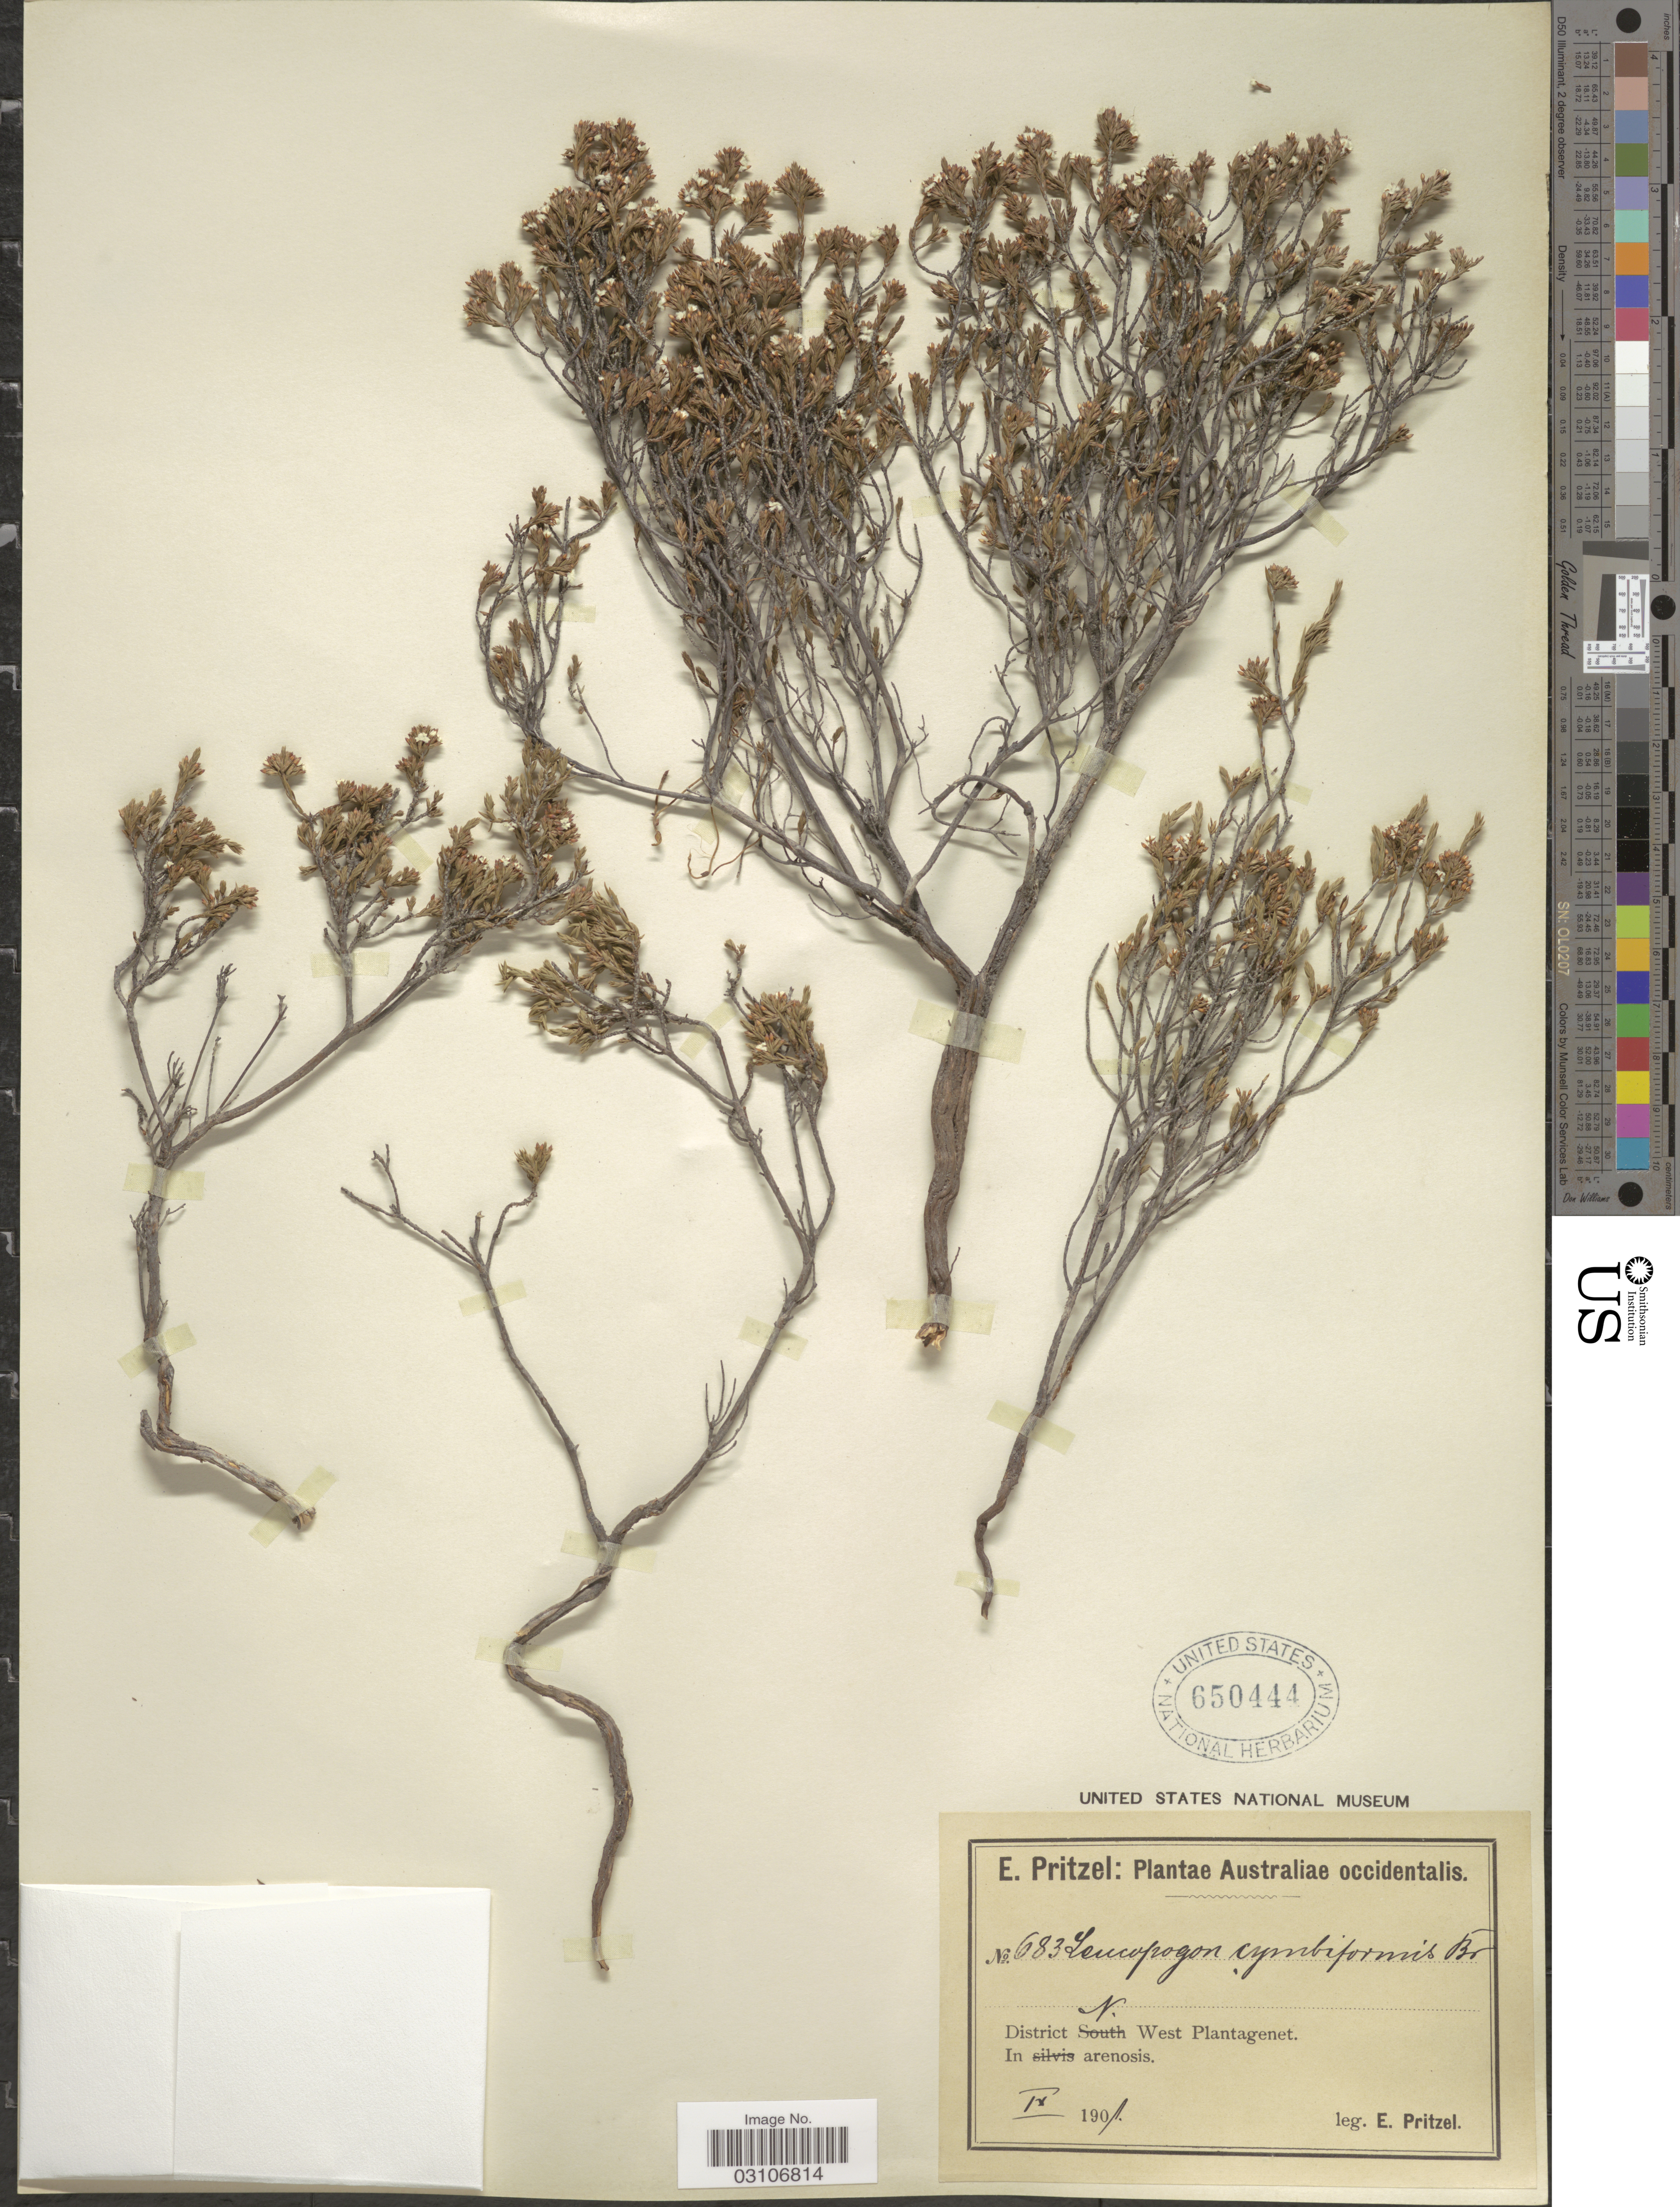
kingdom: Plantae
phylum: Tracheophyta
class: Magnoliopsida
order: Ericales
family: Ericaceae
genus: Leucopogon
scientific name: Leucopogon cymbiformis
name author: A. Cunn. ex DC.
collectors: E. G. Pritzel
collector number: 683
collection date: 1901-09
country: Australia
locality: Australiae occidentalis. District N. West Plantagenet. In arenosis.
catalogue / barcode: US 650444